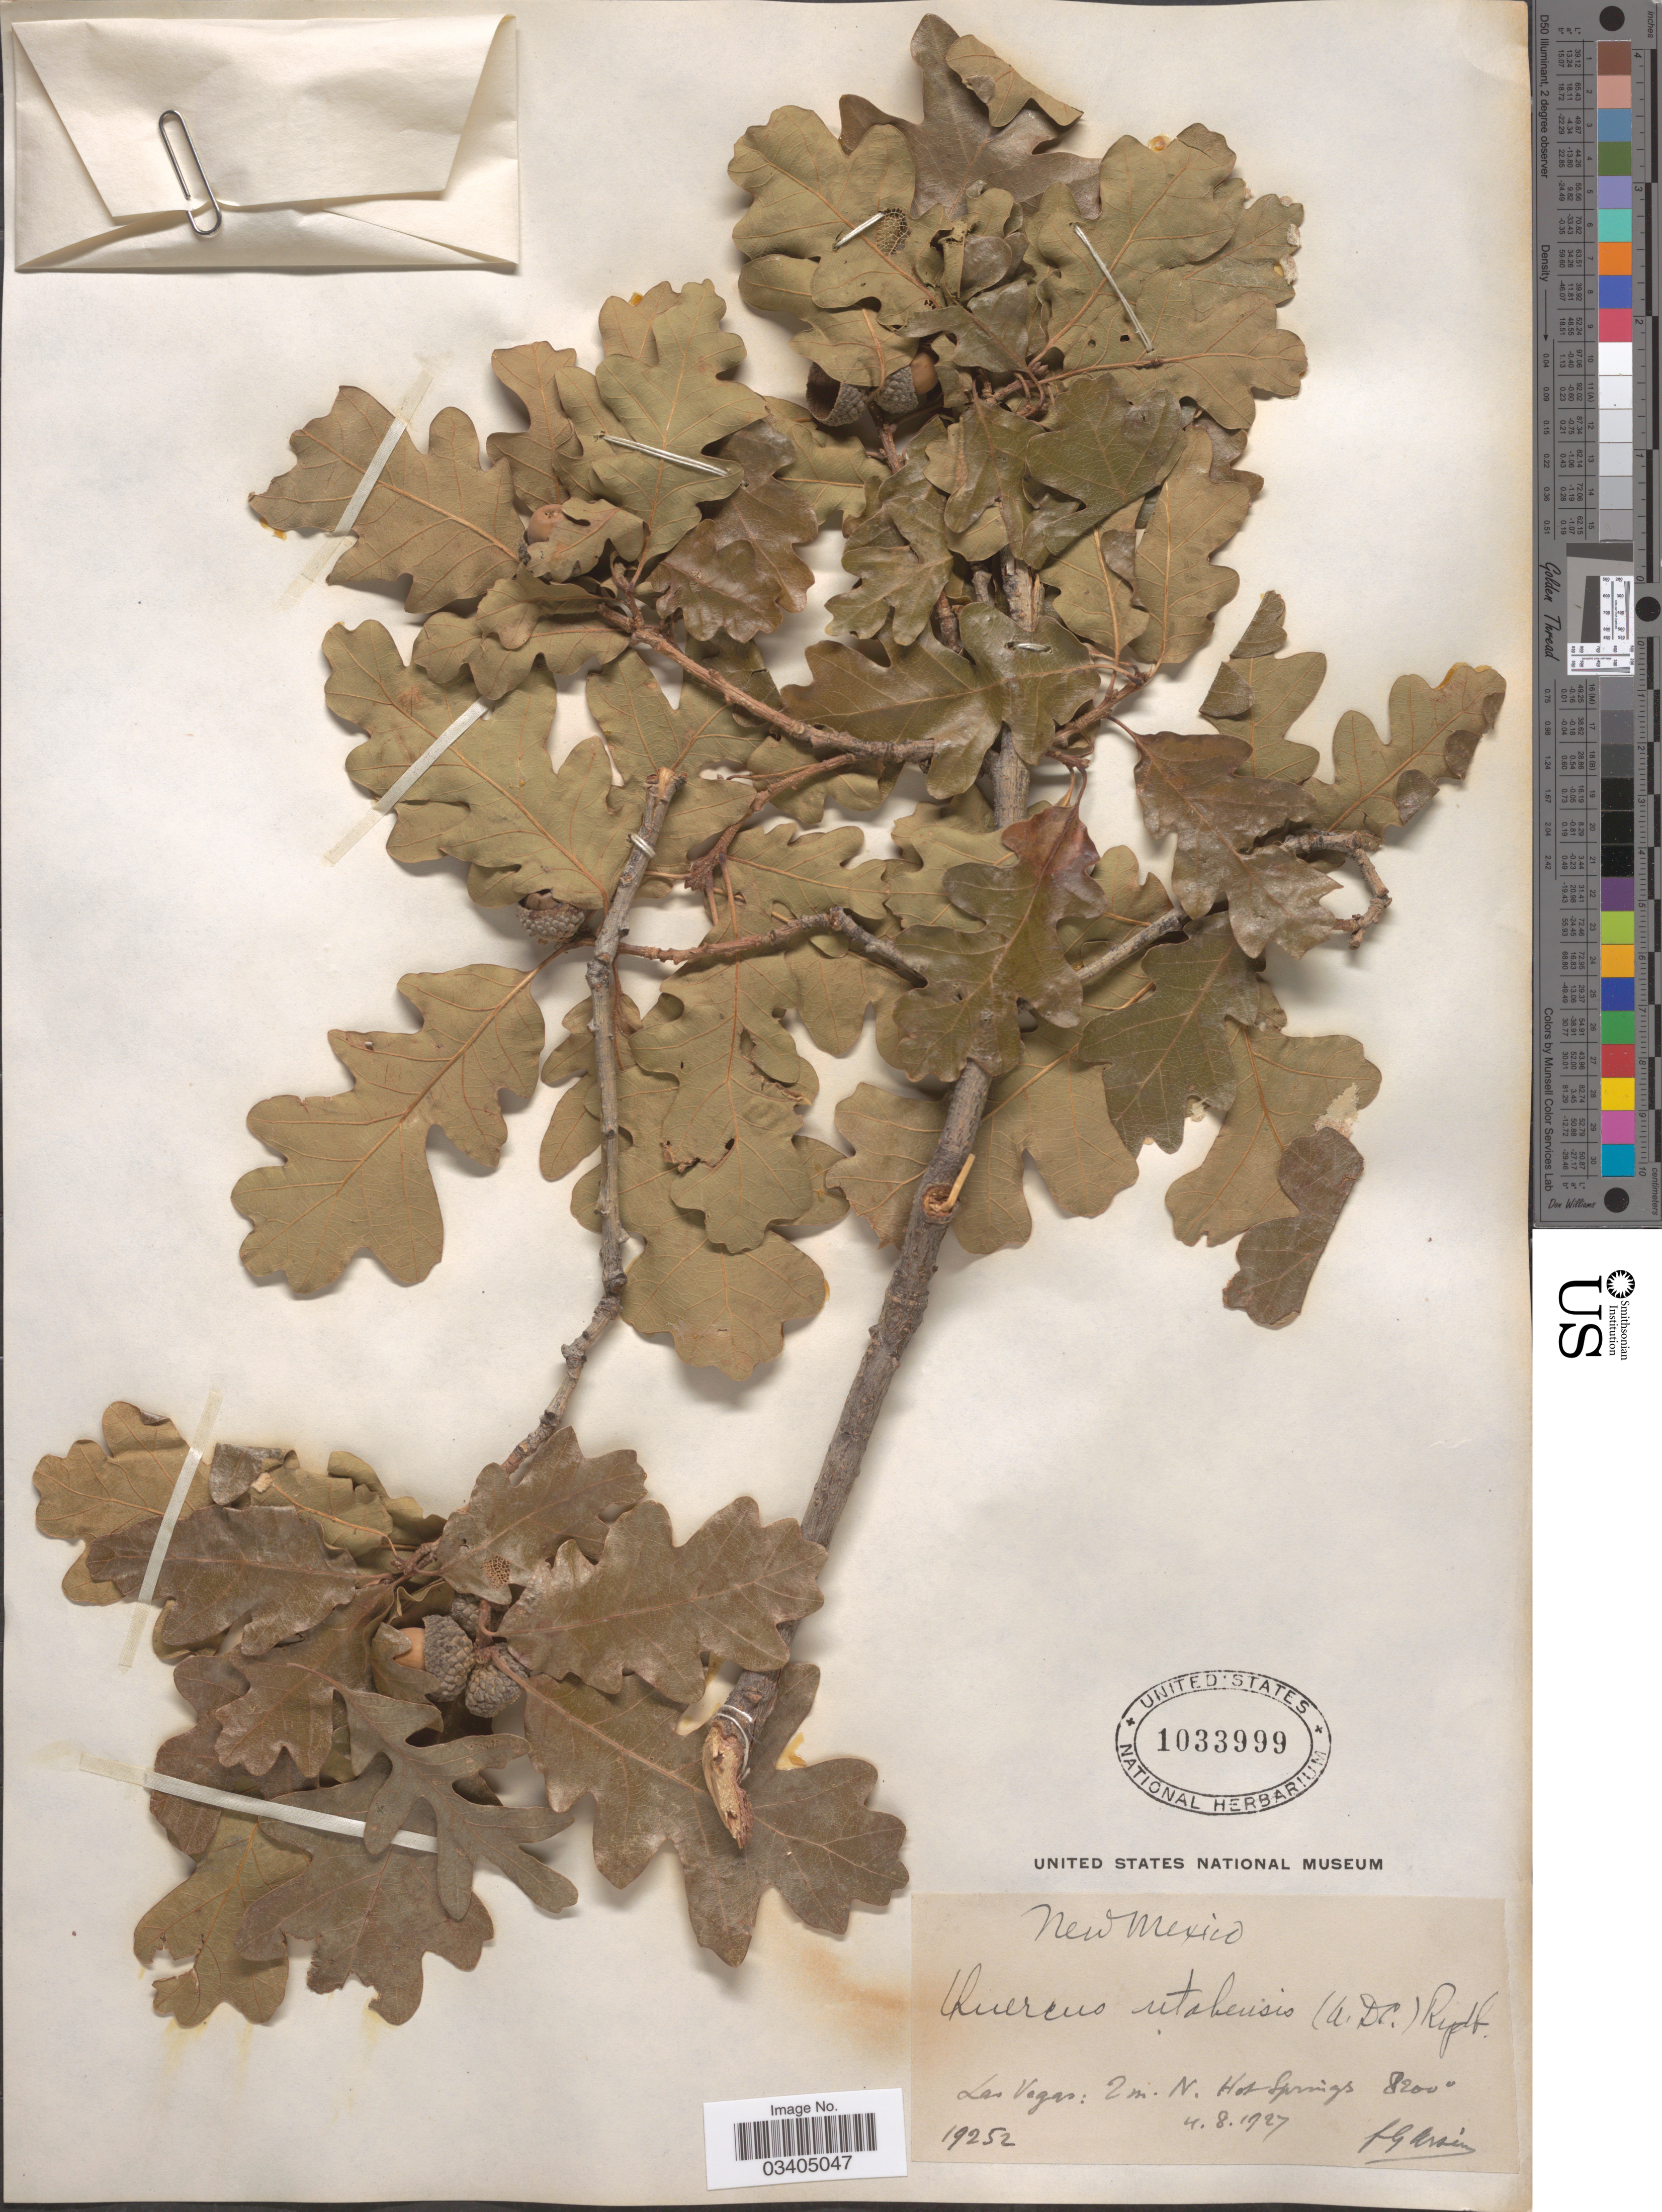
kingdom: Plantae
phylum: Tracheophyta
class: Magnoliopsida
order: Fagales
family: Fagaceae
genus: Quercus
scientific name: Quercus gambelii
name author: Nutt.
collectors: F. Arsène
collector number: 19252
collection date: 1927-04-08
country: United States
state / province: New Mexico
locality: Las Vegas: 2 mi. N. Hot Springs.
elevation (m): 2499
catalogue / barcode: US 1033999